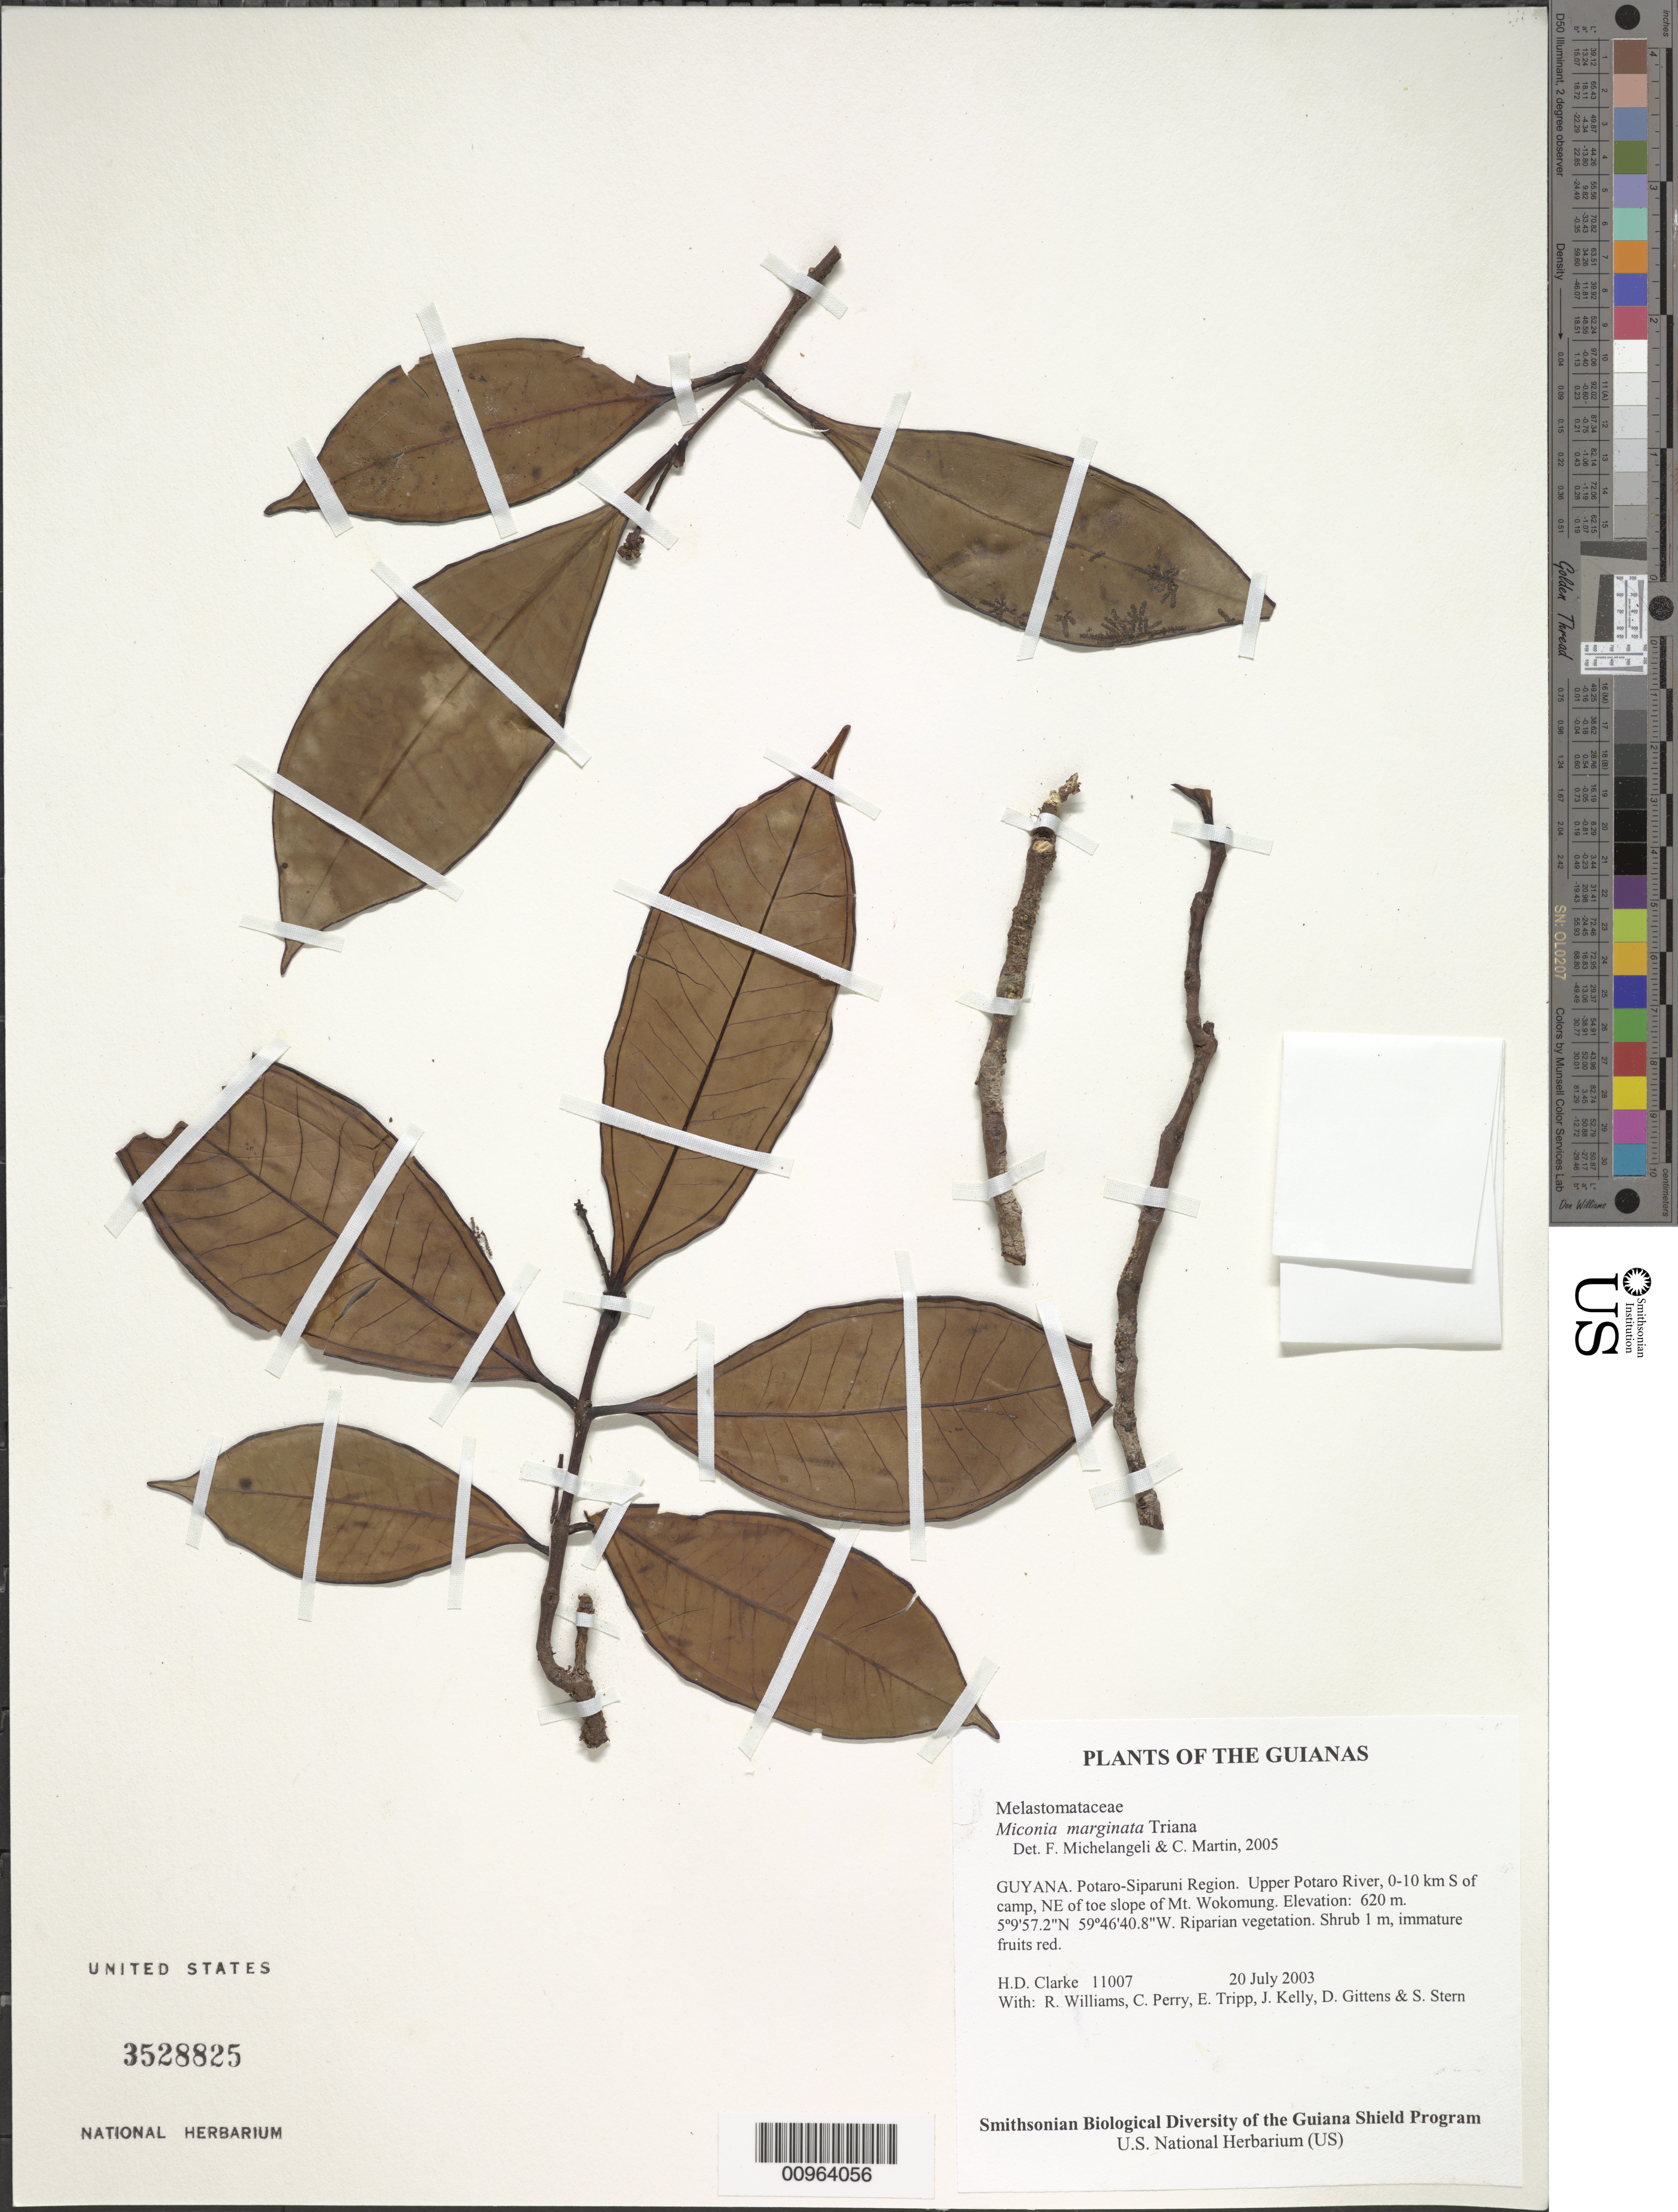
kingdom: Plantae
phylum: Tracheophyta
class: Magnoliopsida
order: Myrtales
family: Melastomataceae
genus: Miconia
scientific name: Miconia marginata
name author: Triana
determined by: Michelangeli, F. A.; Martin, C.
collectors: H. D. Clarke, R. Williams, C. Perry, E. Tripp, J. Kelly, D. Gittens & S. R. Stern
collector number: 11007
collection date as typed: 20 July 2003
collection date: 2003-07-20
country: Guyana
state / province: Potaro-Siparuni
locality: Upper Potaro River, 0-10 km S of camp, NE of toe slope of Mt. Wokomung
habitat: Riparian vegetation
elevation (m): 620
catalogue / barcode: US 3528825